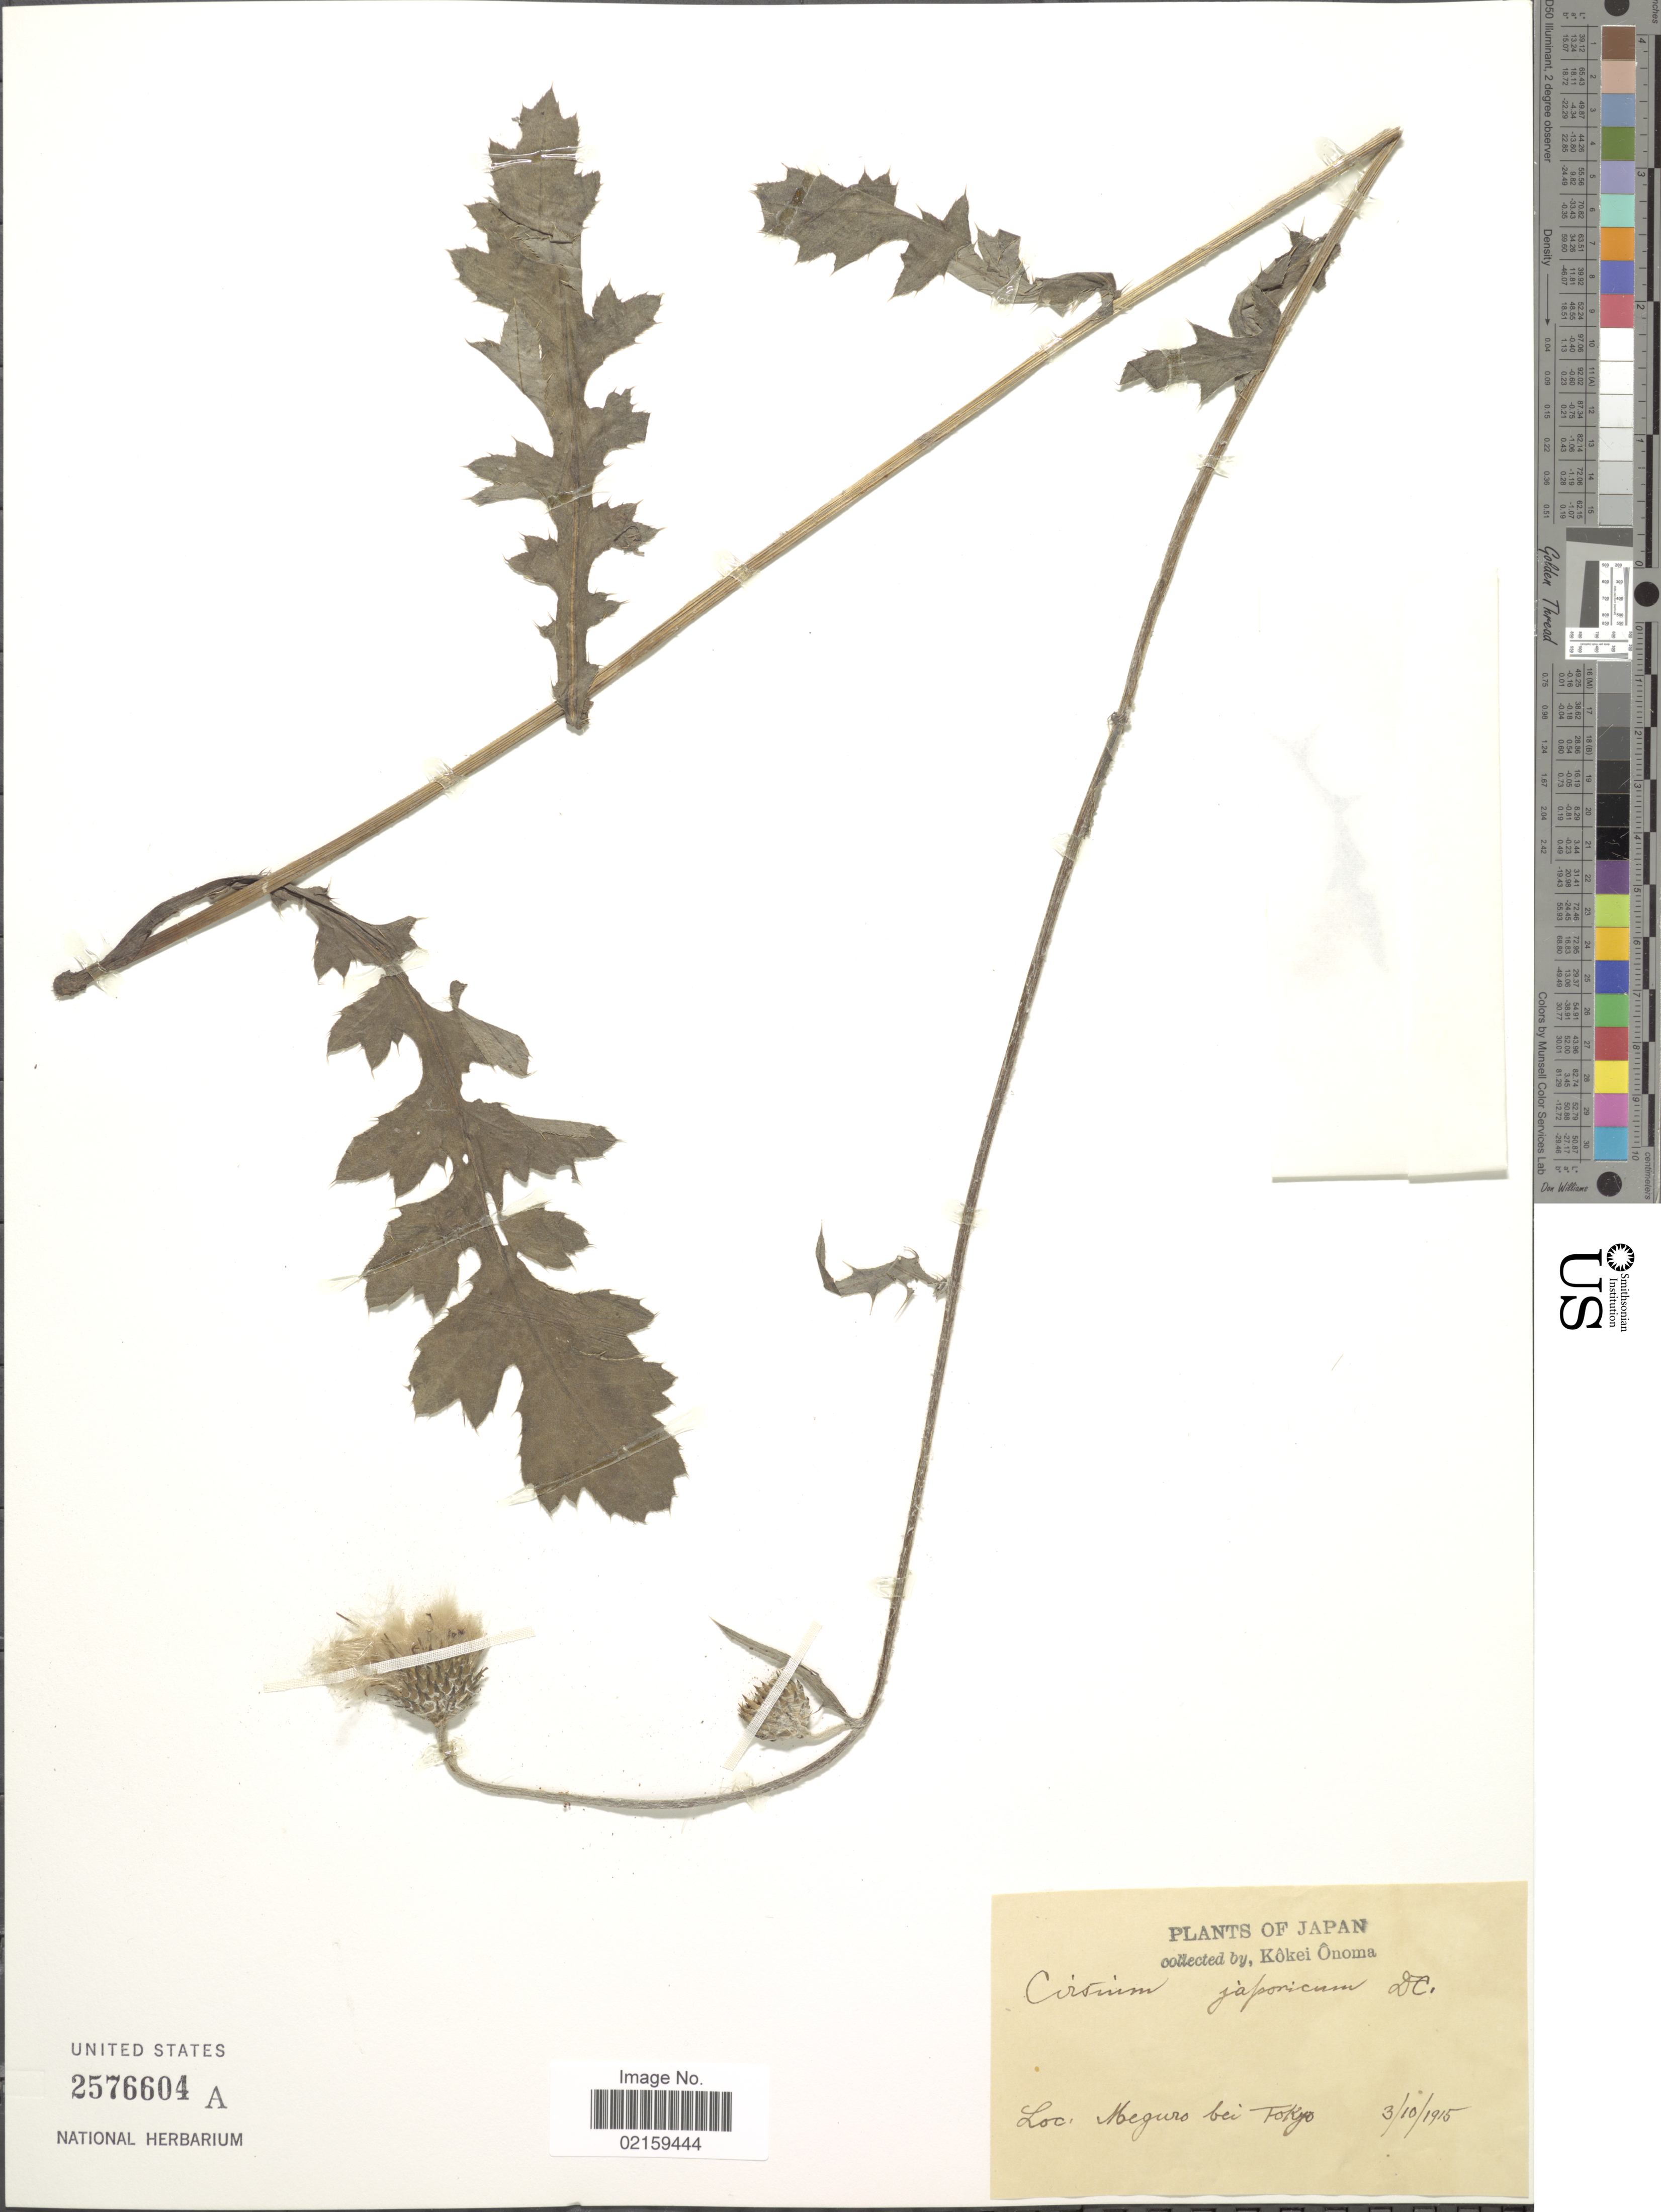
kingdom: Plantae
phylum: Tracheophyta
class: Magnoliopsida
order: Asterales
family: Asteraceae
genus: Cirsium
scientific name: Cirsium japonicum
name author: DC.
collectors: K. Onoma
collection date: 1915-10-03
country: Japan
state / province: Tokyo, Federal City of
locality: Meguro bei Tokyo,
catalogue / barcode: US 2576604A